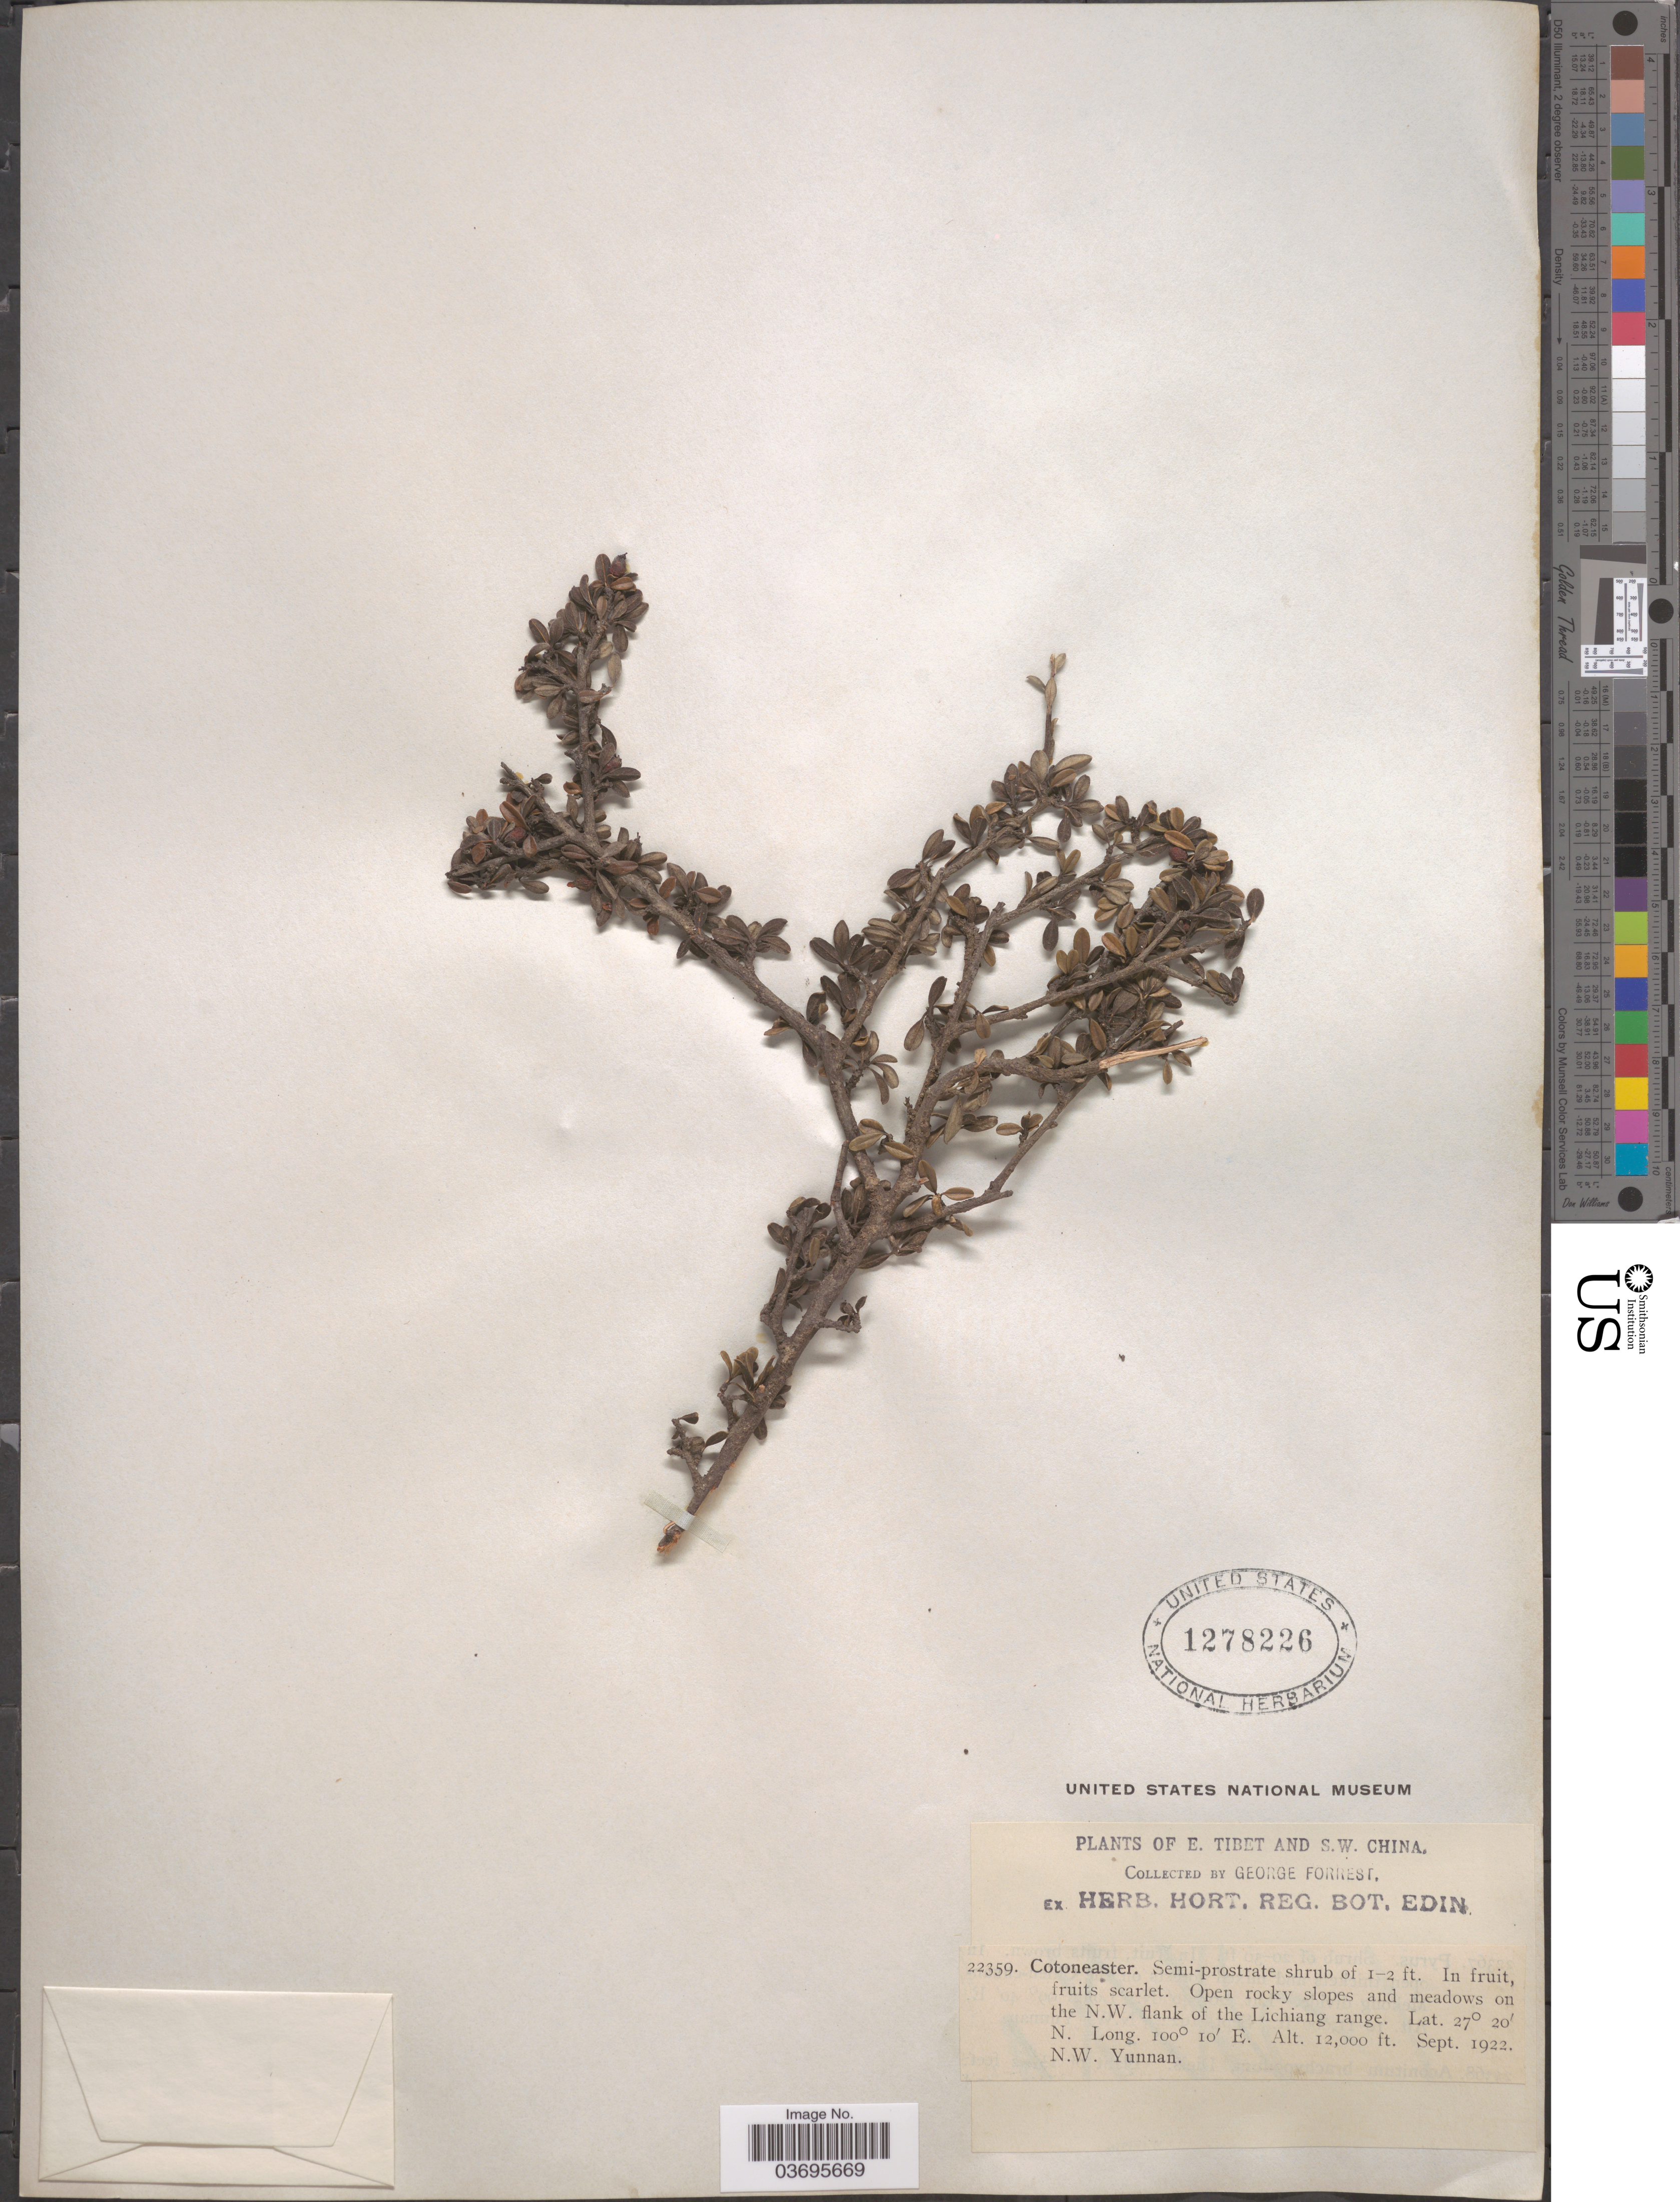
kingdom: Plantae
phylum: Tracheophyta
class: Magnoliopsida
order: Rosales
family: Rosaceae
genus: Cotoneaster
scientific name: Cotoneaster sp.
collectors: G. Forrest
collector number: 22359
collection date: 1922-09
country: China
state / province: Yunnan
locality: E. Tibet and S.W. China. On the N.W. flank of the Lichiang range. N.W. Yunnan.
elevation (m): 3658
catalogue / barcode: US 1278226